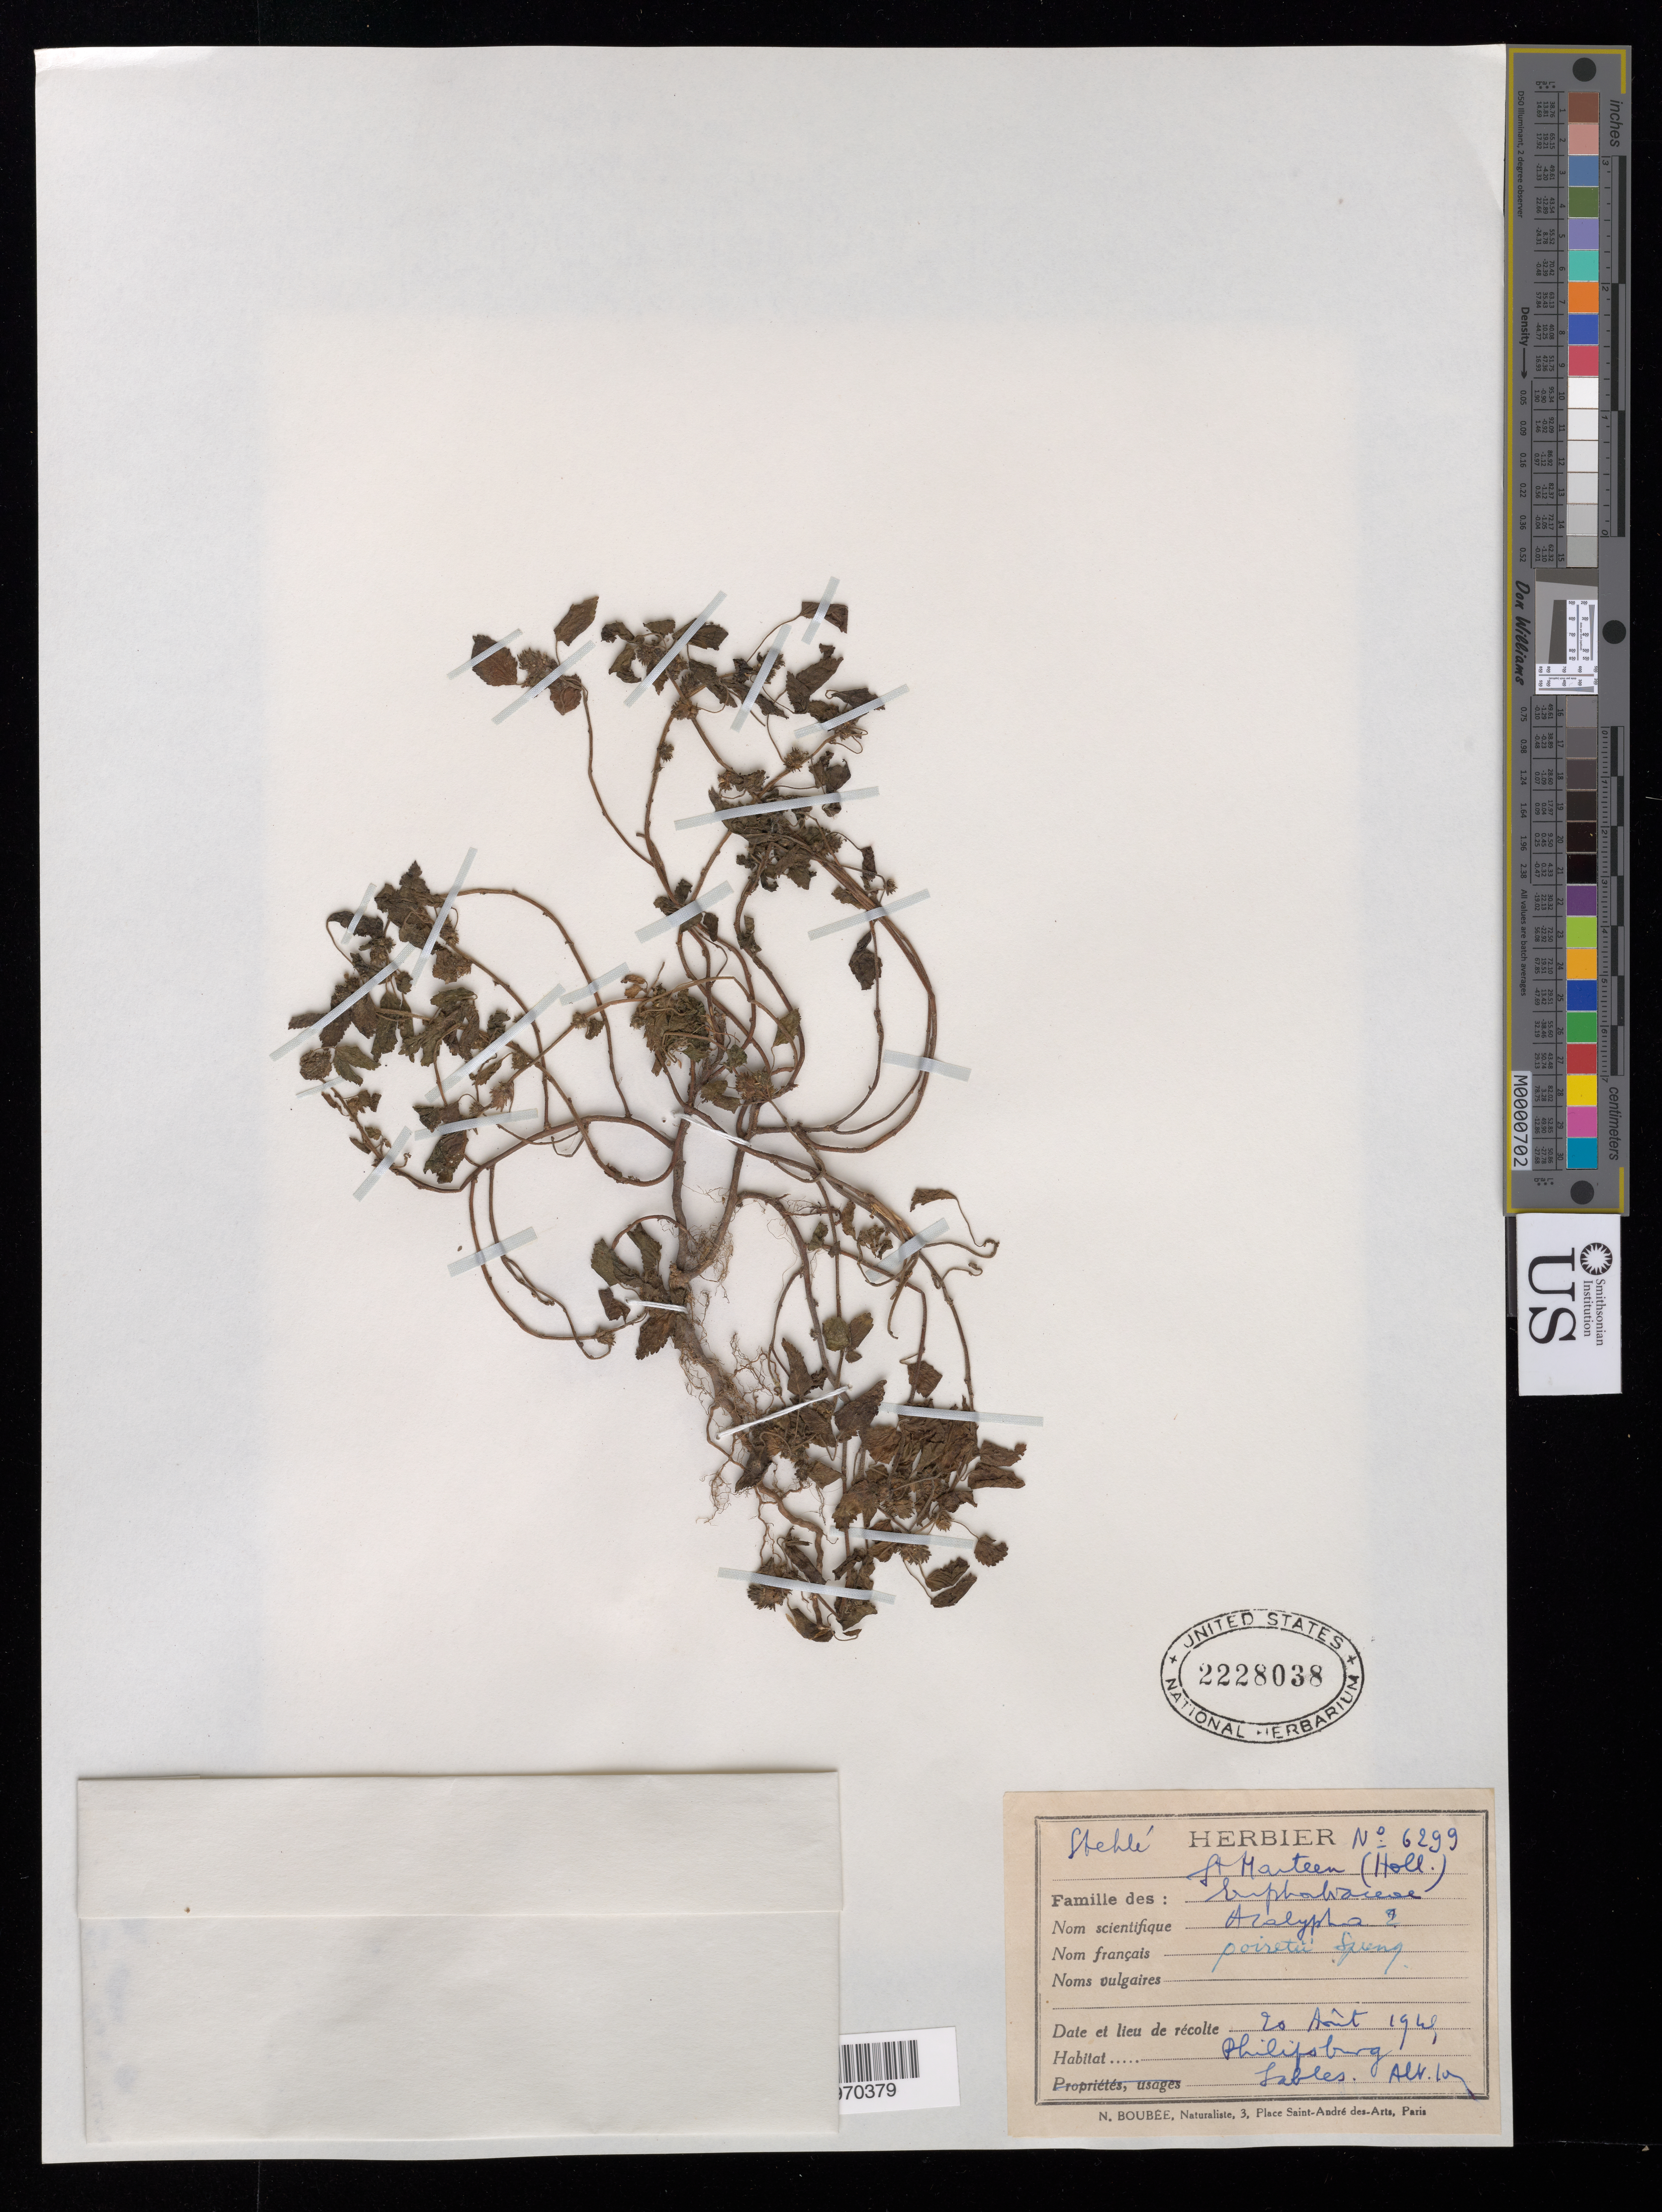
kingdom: Plantae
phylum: Tracheophyta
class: Magnoliopsida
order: Malpighiales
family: Euphorbiaceae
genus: Acalypha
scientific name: Acalypha poiretii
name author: Spreng.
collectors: H. Stehlé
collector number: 6299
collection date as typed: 20 Aug 1945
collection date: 1945-08-20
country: Sint Maartin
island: Sint Maarten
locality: Philipsburg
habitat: Sables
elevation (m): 10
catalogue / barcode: US 2228038